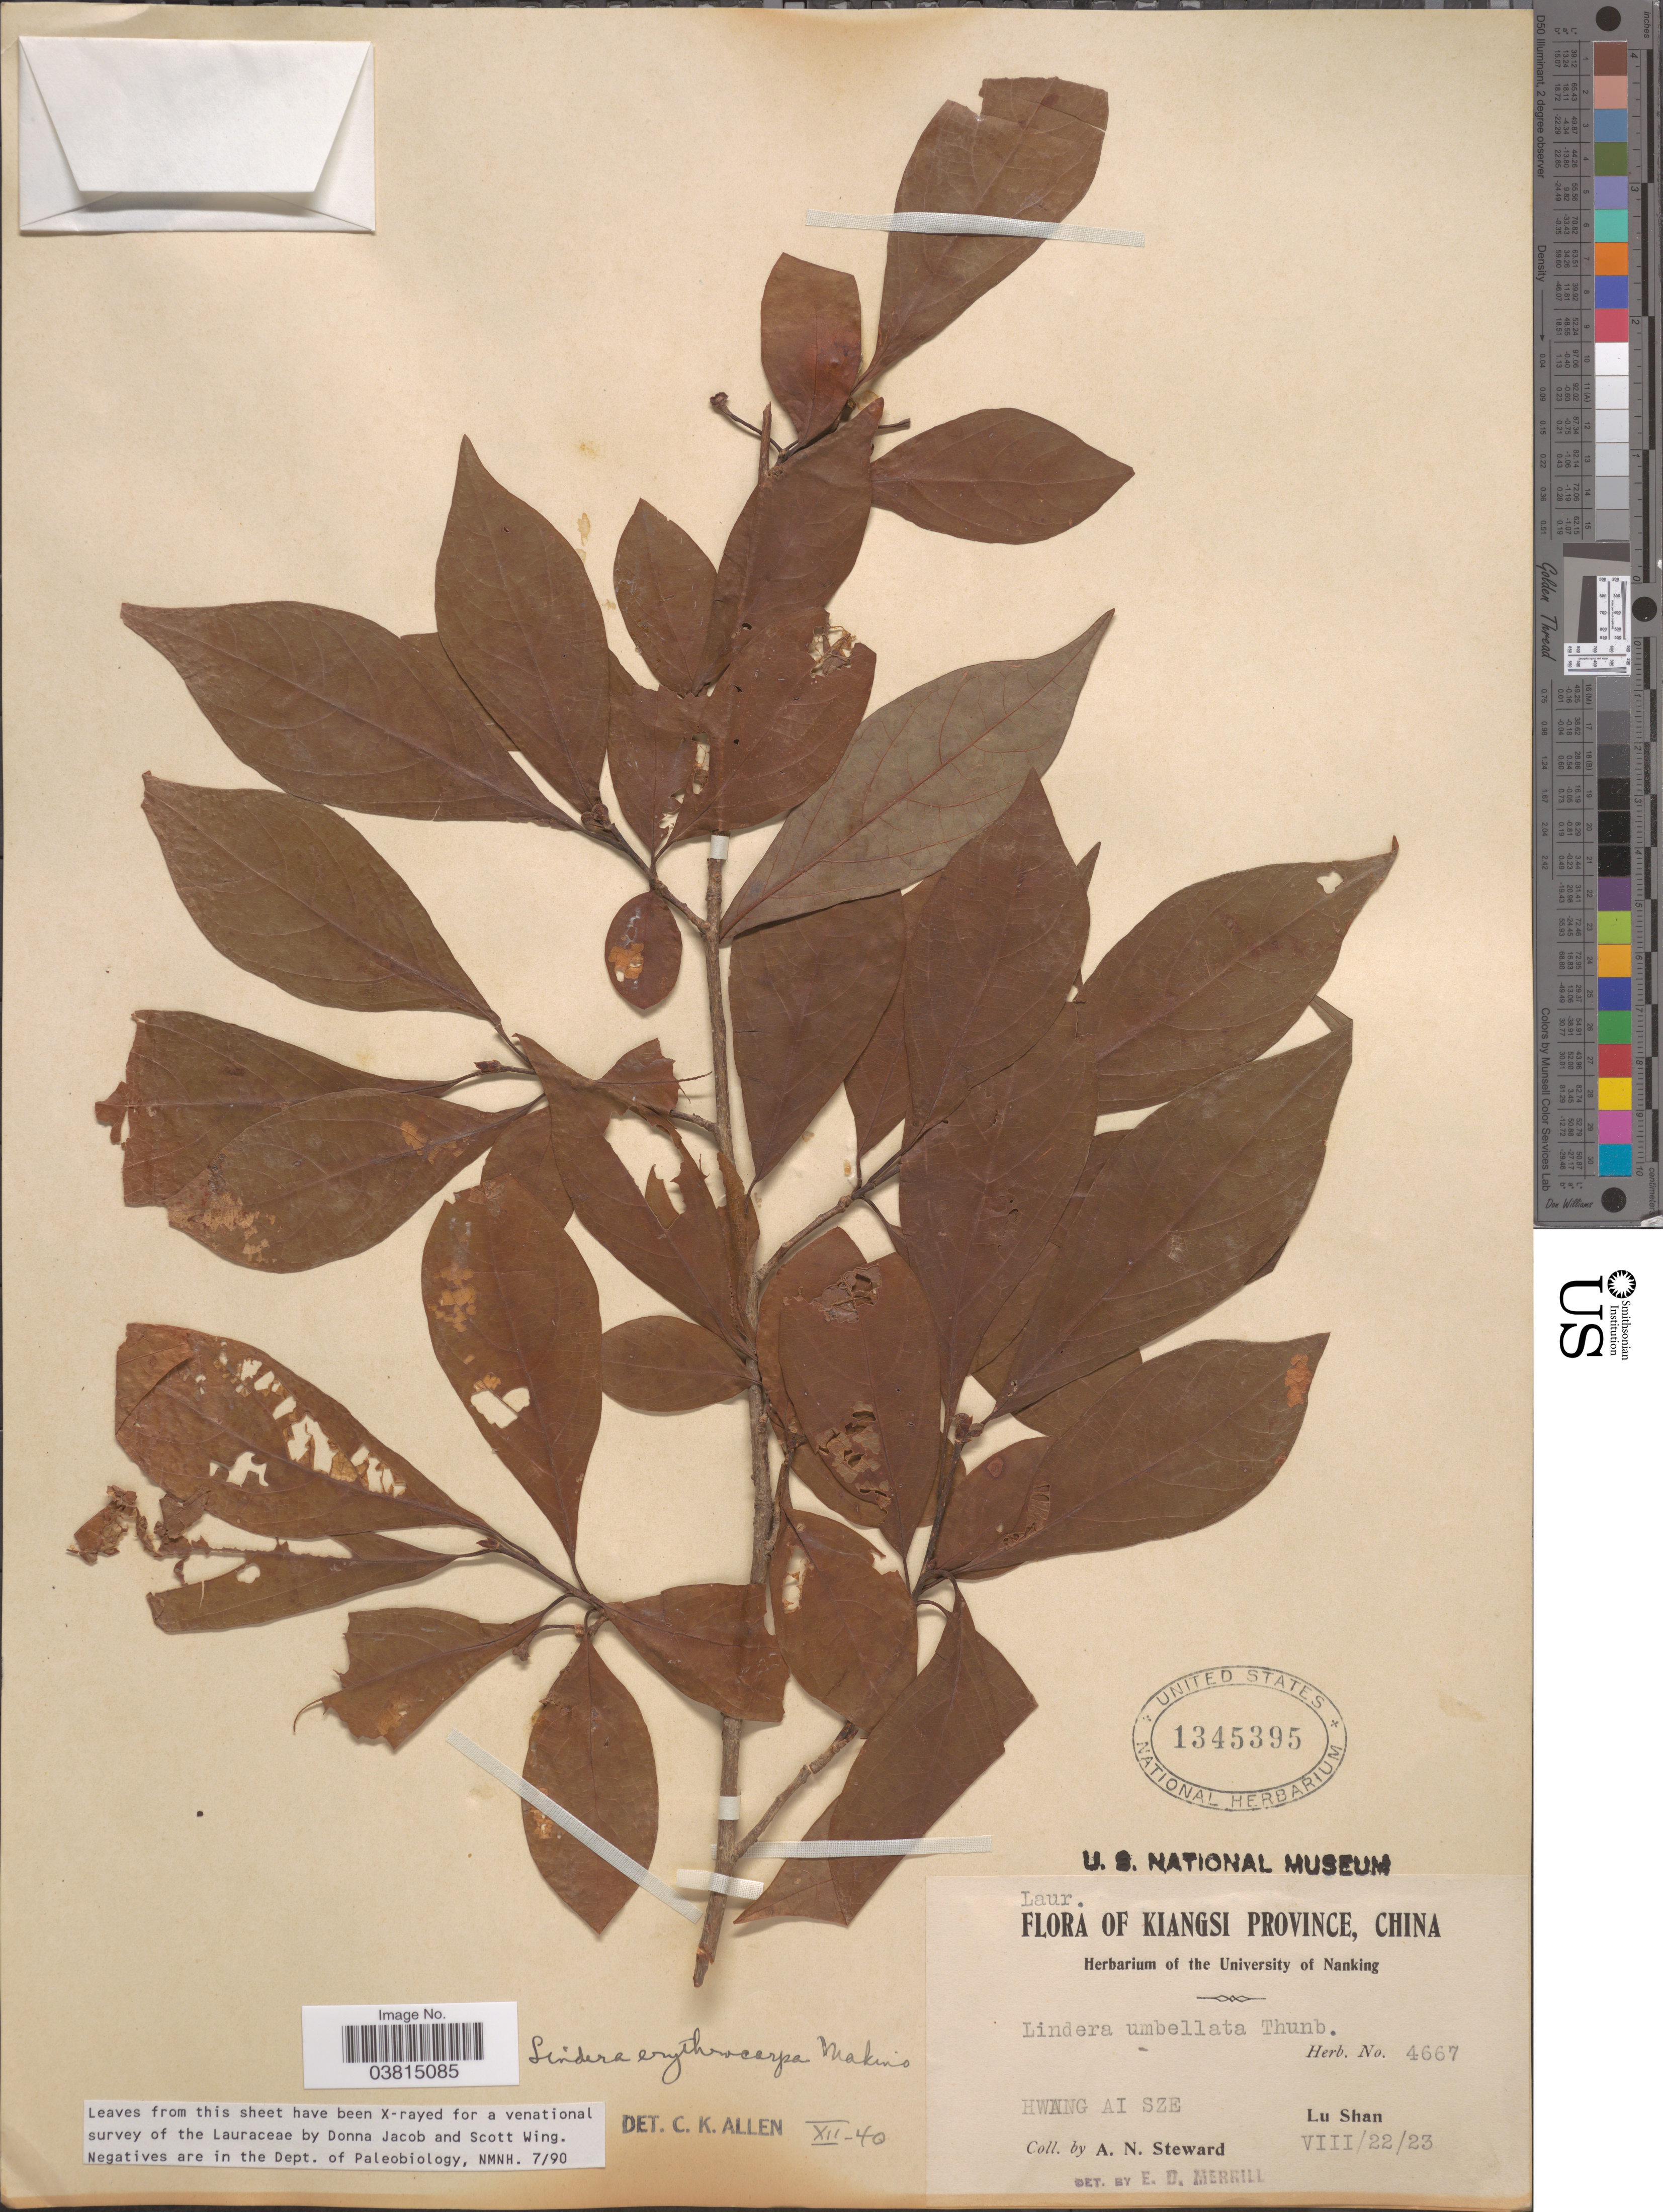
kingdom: Plantae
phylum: Tracheophyta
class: Magnoliopsida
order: Laurales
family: Lauraceae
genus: Lindera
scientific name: Lindera erythrocarpa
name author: Makino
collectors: A. N. Steward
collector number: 4667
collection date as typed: Transcribed d/m/y: 22/8/23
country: China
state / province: Jiangxi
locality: Kiangsi Province. Hwang Ai Sze. Lu Shan.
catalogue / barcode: US 1345395